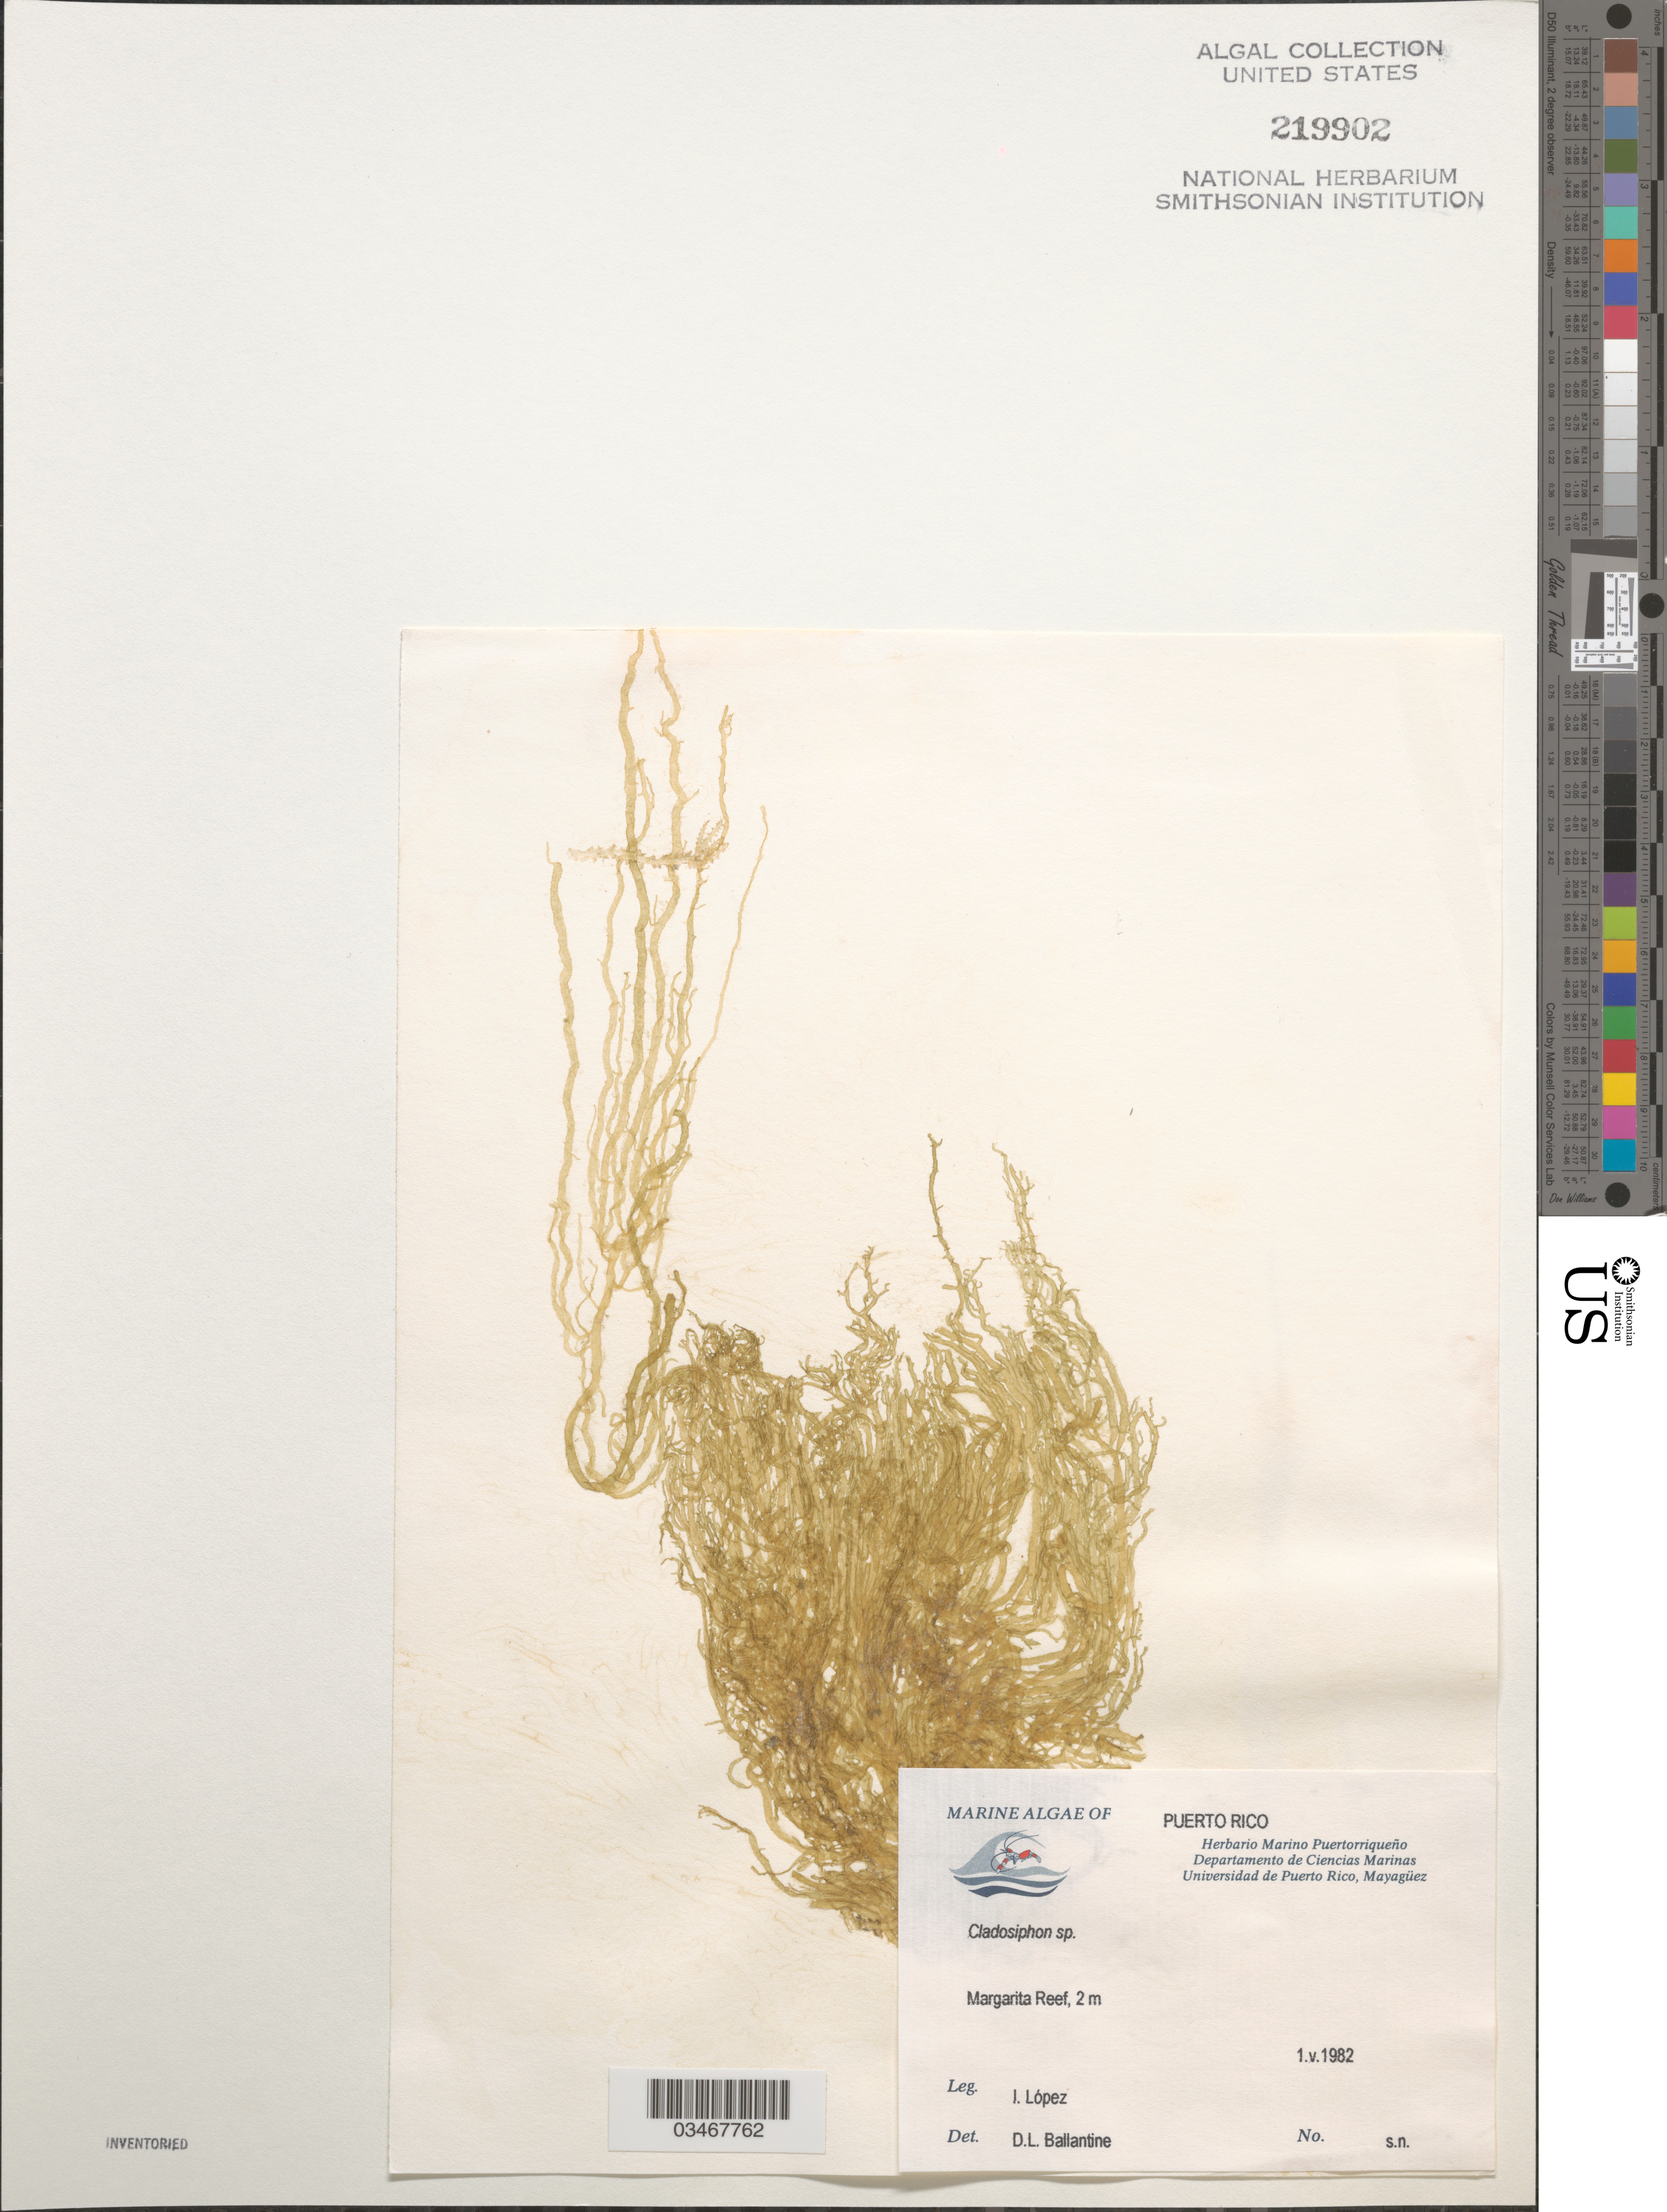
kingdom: Chromista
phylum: Ochrophyta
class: Phaeophyceae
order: Ectocarpales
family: Chordariaceae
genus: Cladosiphon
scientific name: Cladosiphon sp.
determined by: Ballantine, D. L.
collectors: I. Lopez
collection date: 1982-05-01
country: Puerto Rico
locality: Margarita Reef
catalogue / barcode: US 219902